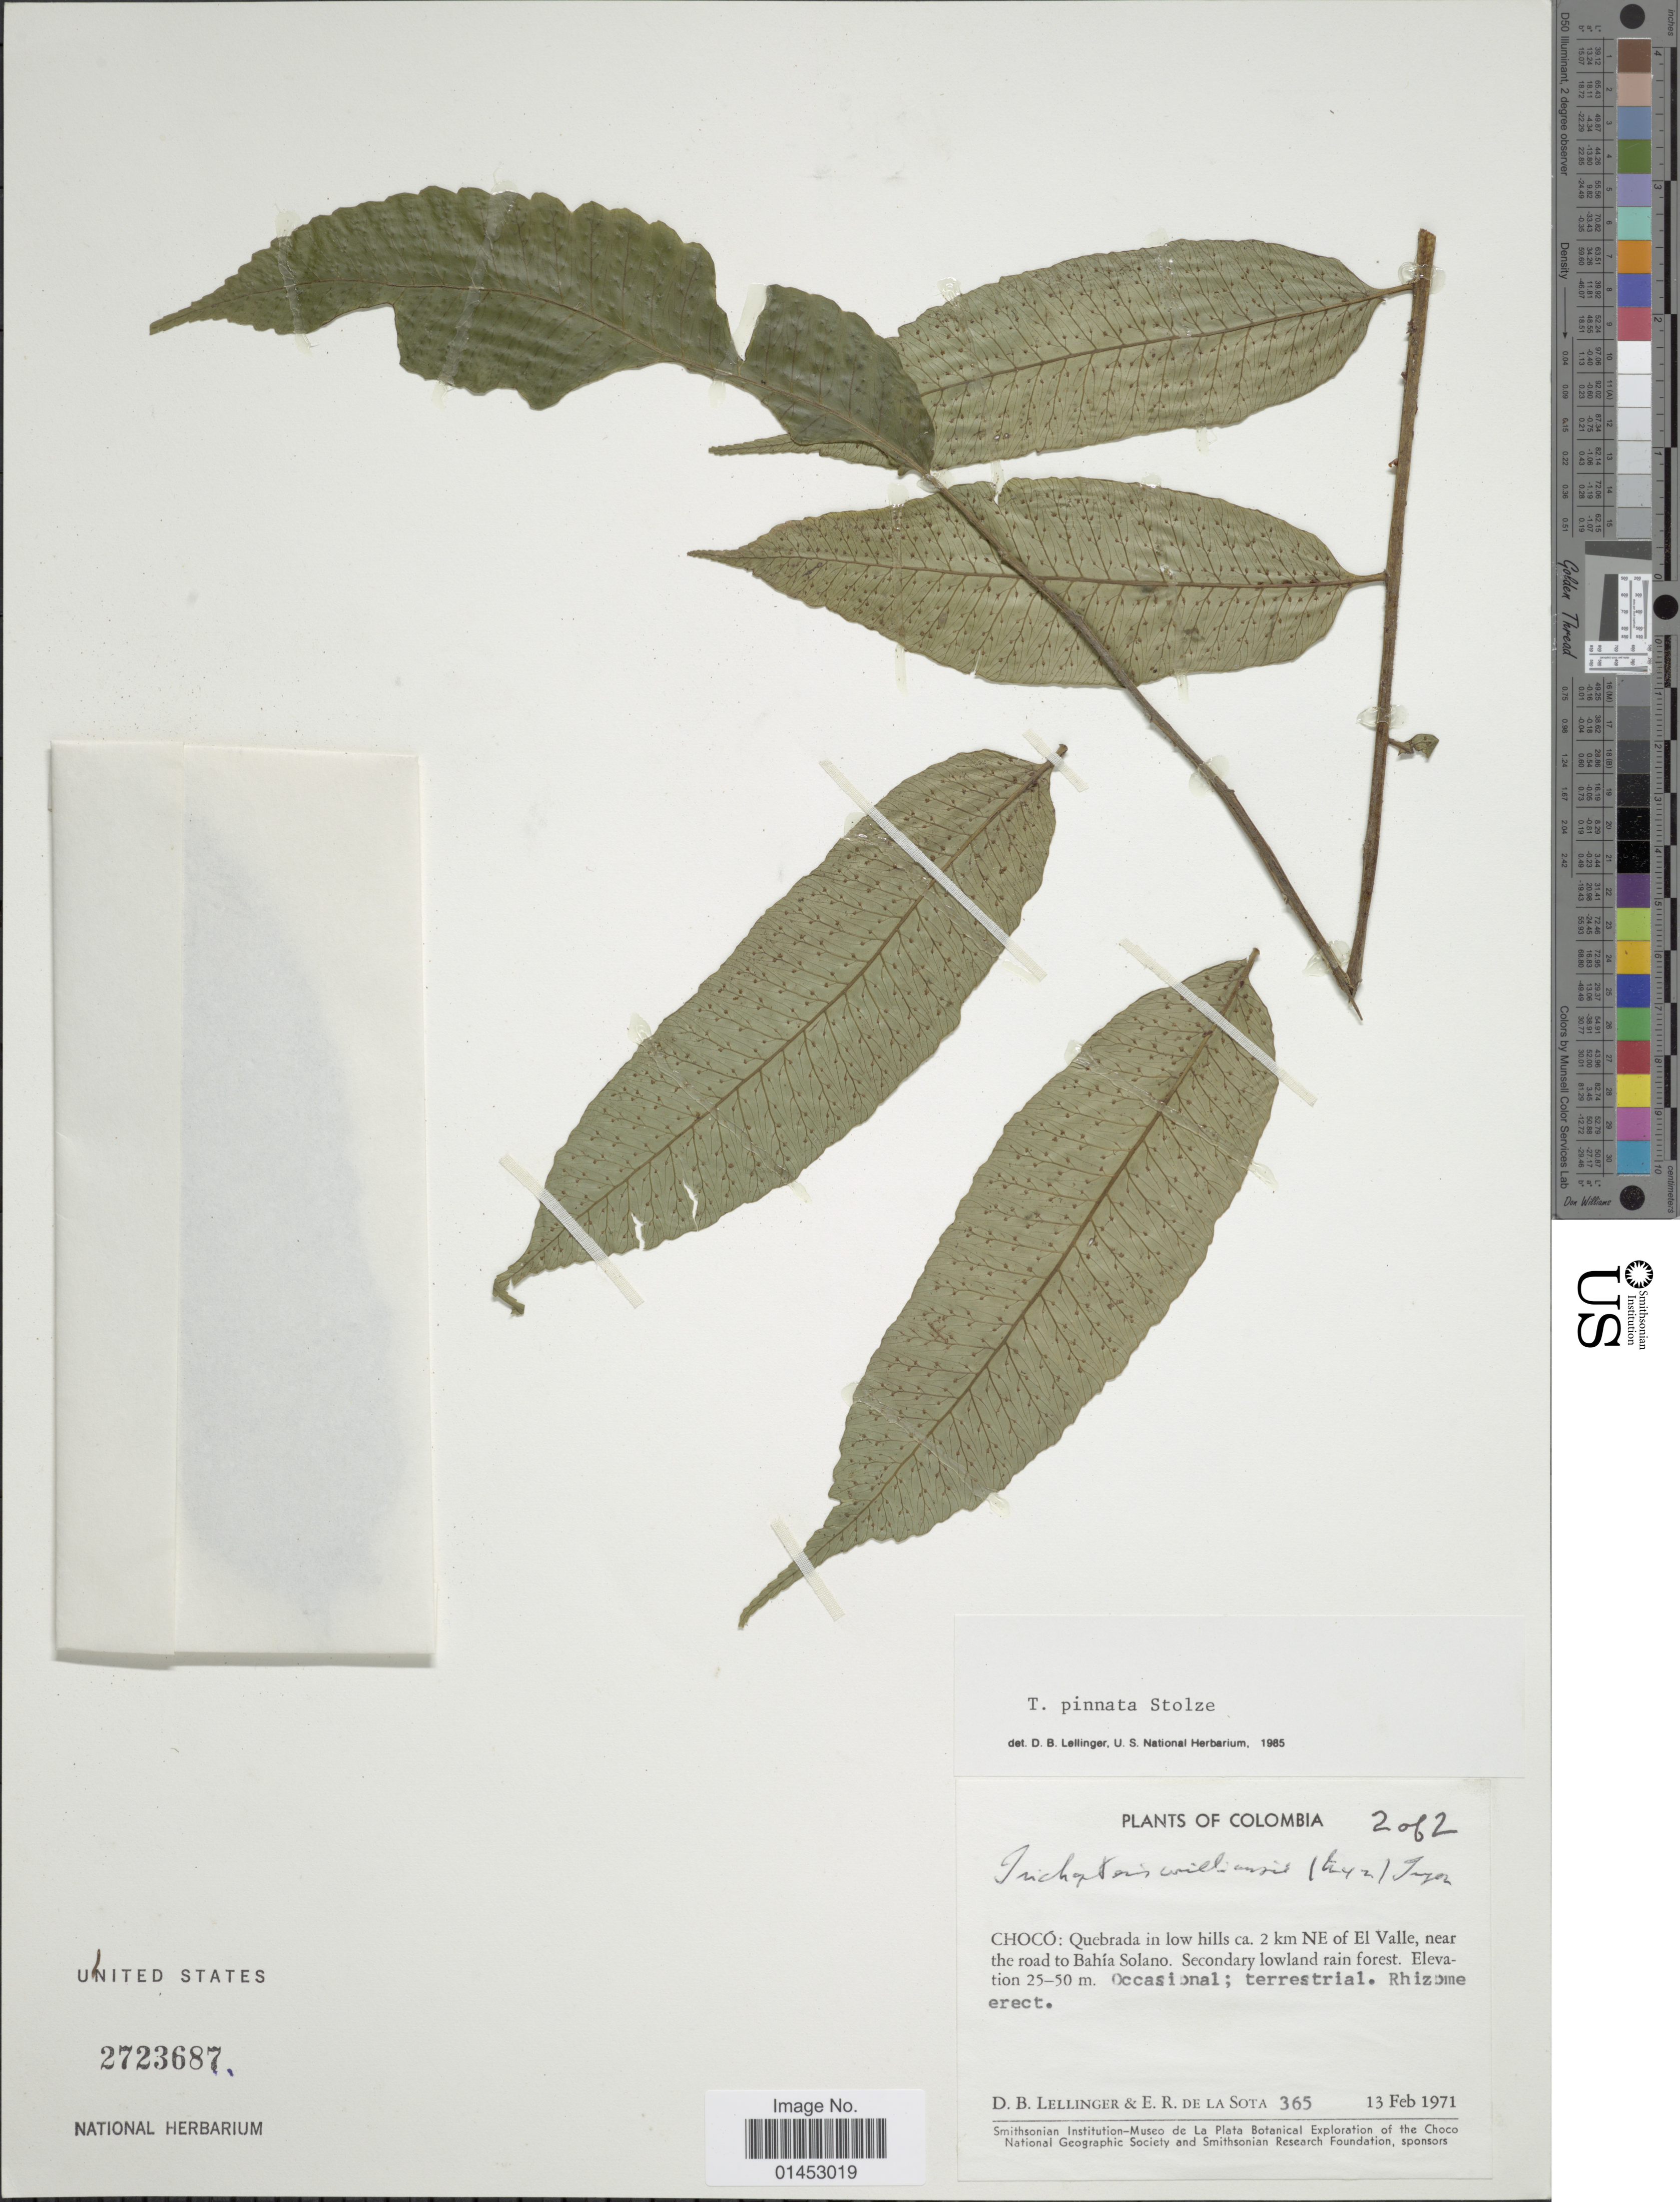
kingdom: Plantae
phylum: Tracheophyta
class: Polypodiopsida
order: Cyatheales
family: Cyatheaceae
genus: Cyathea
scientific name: Cyathea stolzei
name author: A.R. Sm. ex Lellinger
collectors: D. B. Lellinger & E. R. de la Sota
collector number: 365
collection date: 1971-02-13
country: Colombia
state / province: Chocó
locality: Quebrada in low hills ca 2 km NE of El Valle, near the road to Bahía Solano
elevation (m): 25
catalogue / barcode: US 2723687